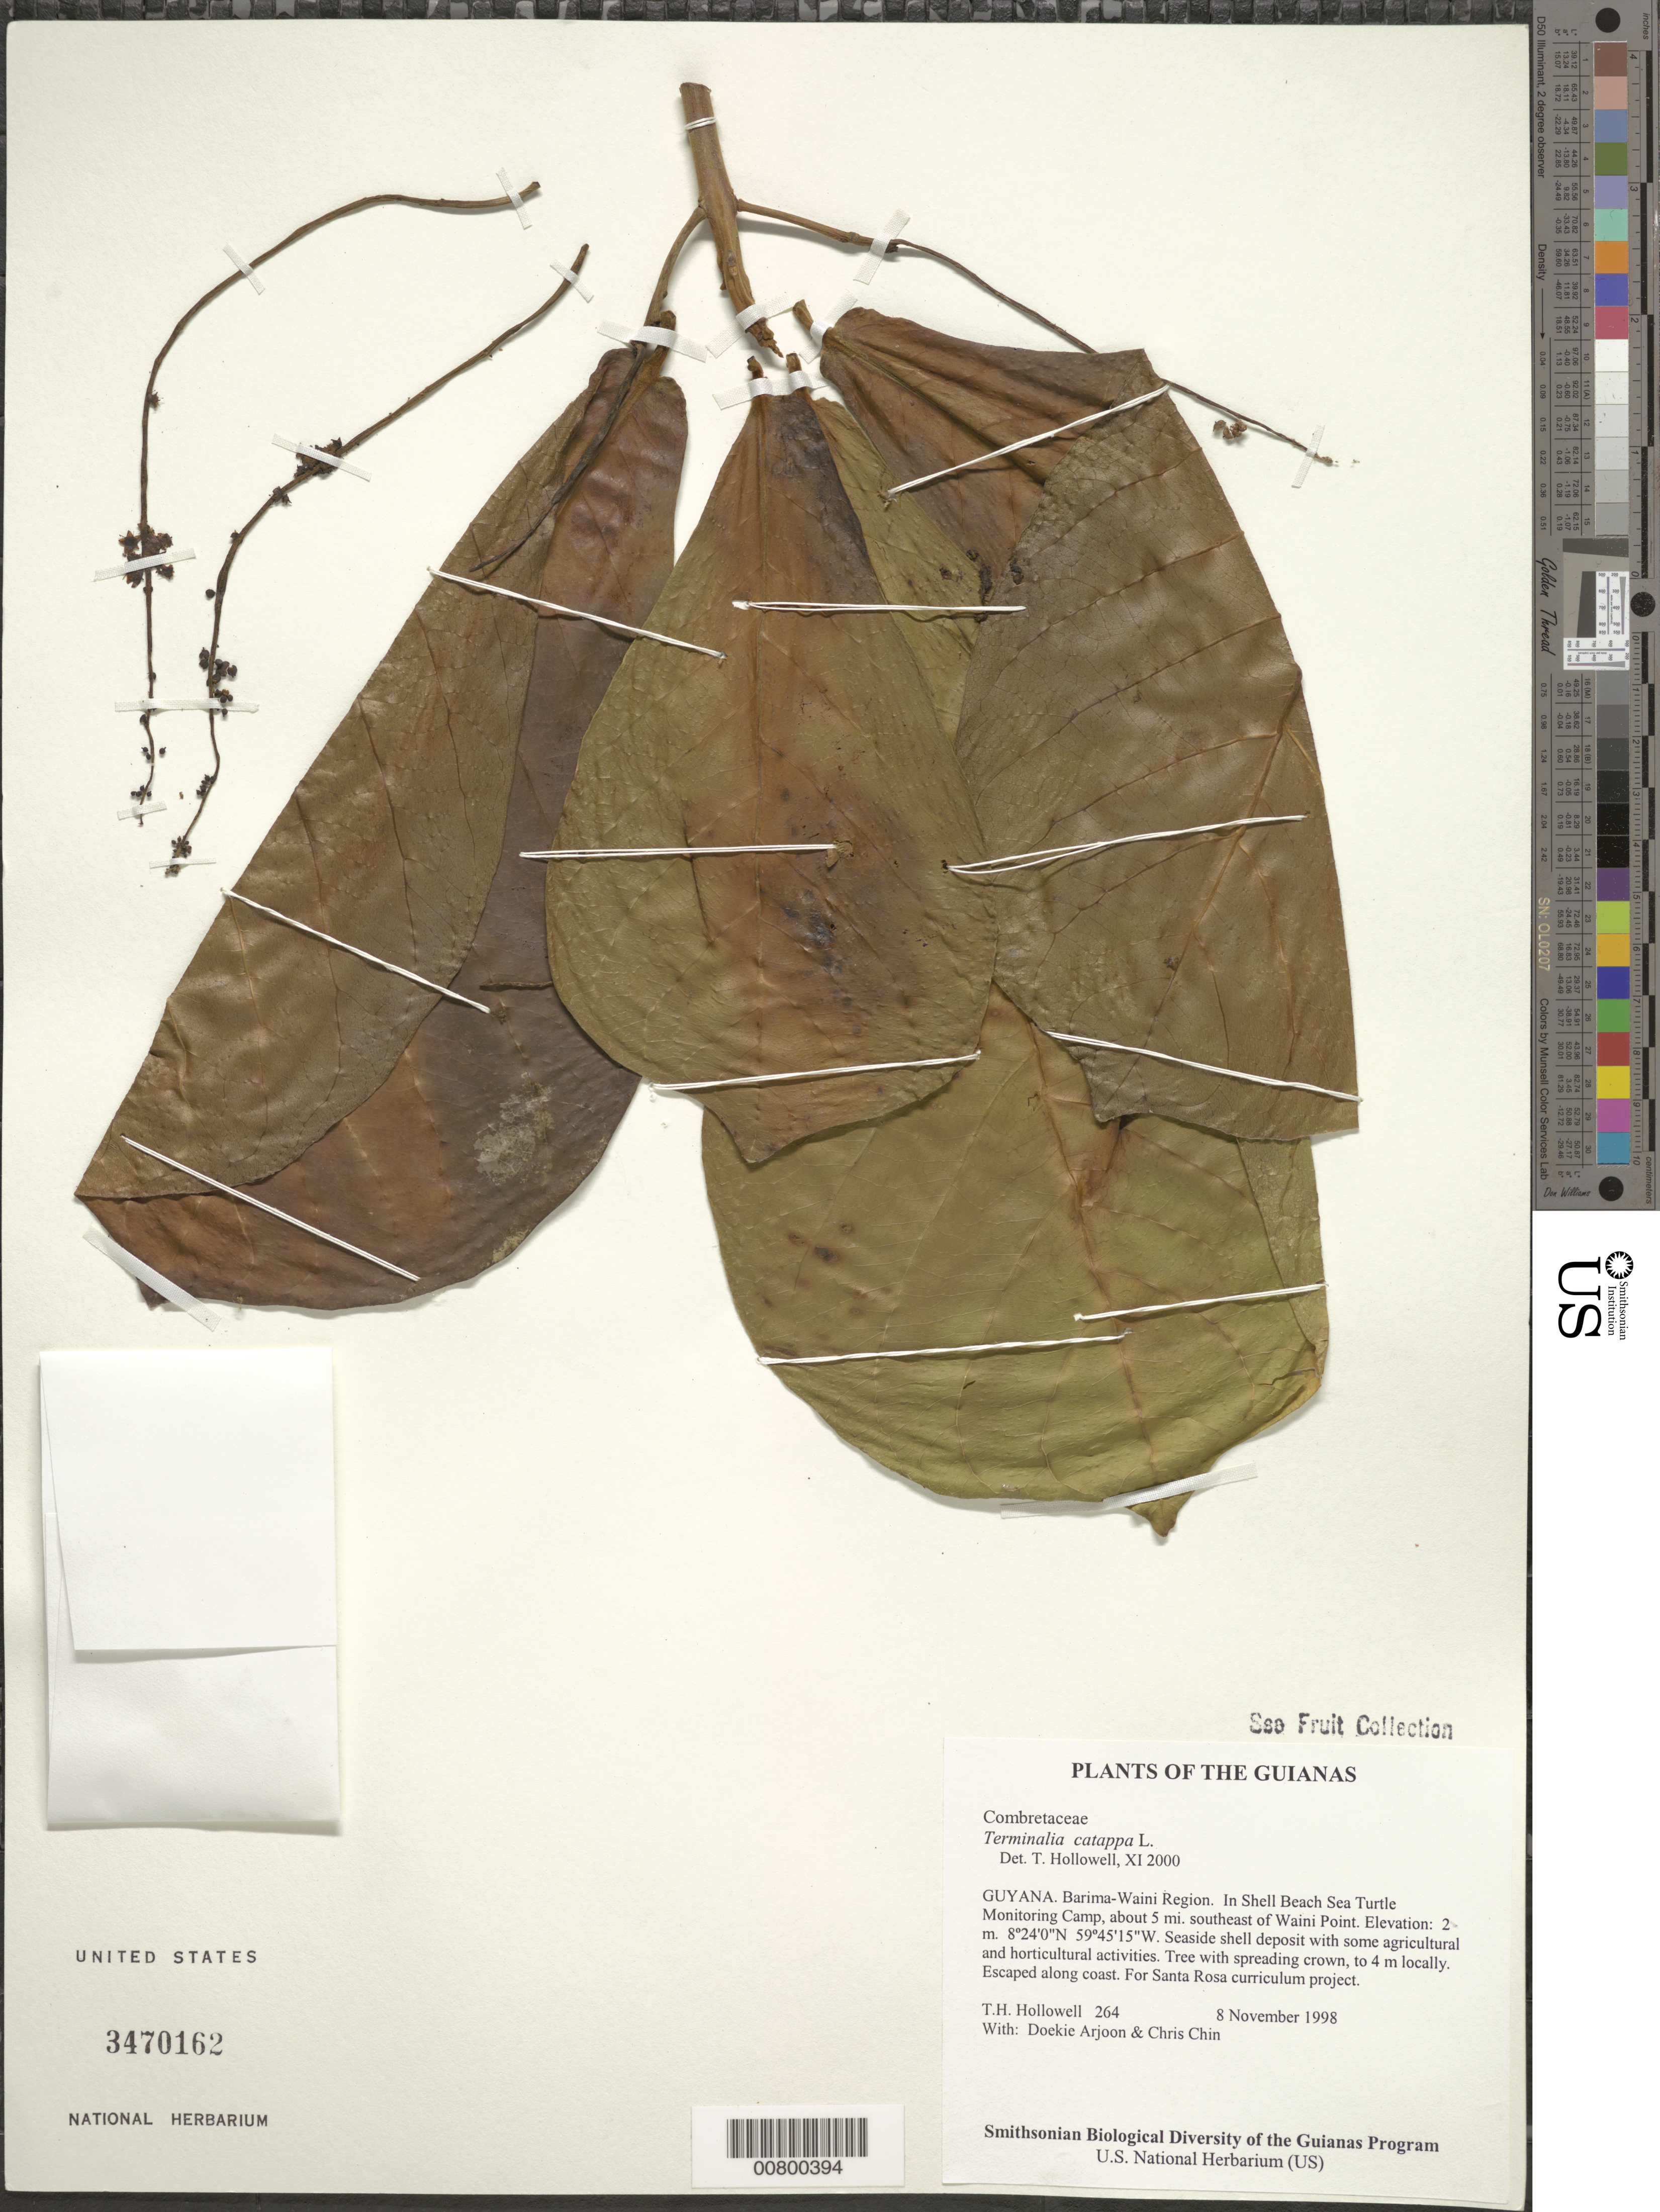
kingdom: Plantae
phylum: Tracheophyta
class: Magnoliopsida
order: Myrtales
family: Combretaceae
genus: Terminalia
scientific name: Terminalia catappa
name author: L.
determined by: Hollowell, T. H., (BOT), Smithsonian Institution - National Museum of Natural History (UNITED STATES)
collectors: T. Hollowell, D. Arjoon & C. Chin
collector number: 264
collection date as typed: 8 November 1998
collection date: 1998-11-08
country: Guyana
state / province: Barima-Waini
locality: In Shell Beach Sea Turtle Monitoring Camp, about 5 mi. southeast of Waini Point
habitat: Seaside shell deposit with some agricultural and horticultural activities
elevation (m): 2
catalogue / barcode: US 3470162